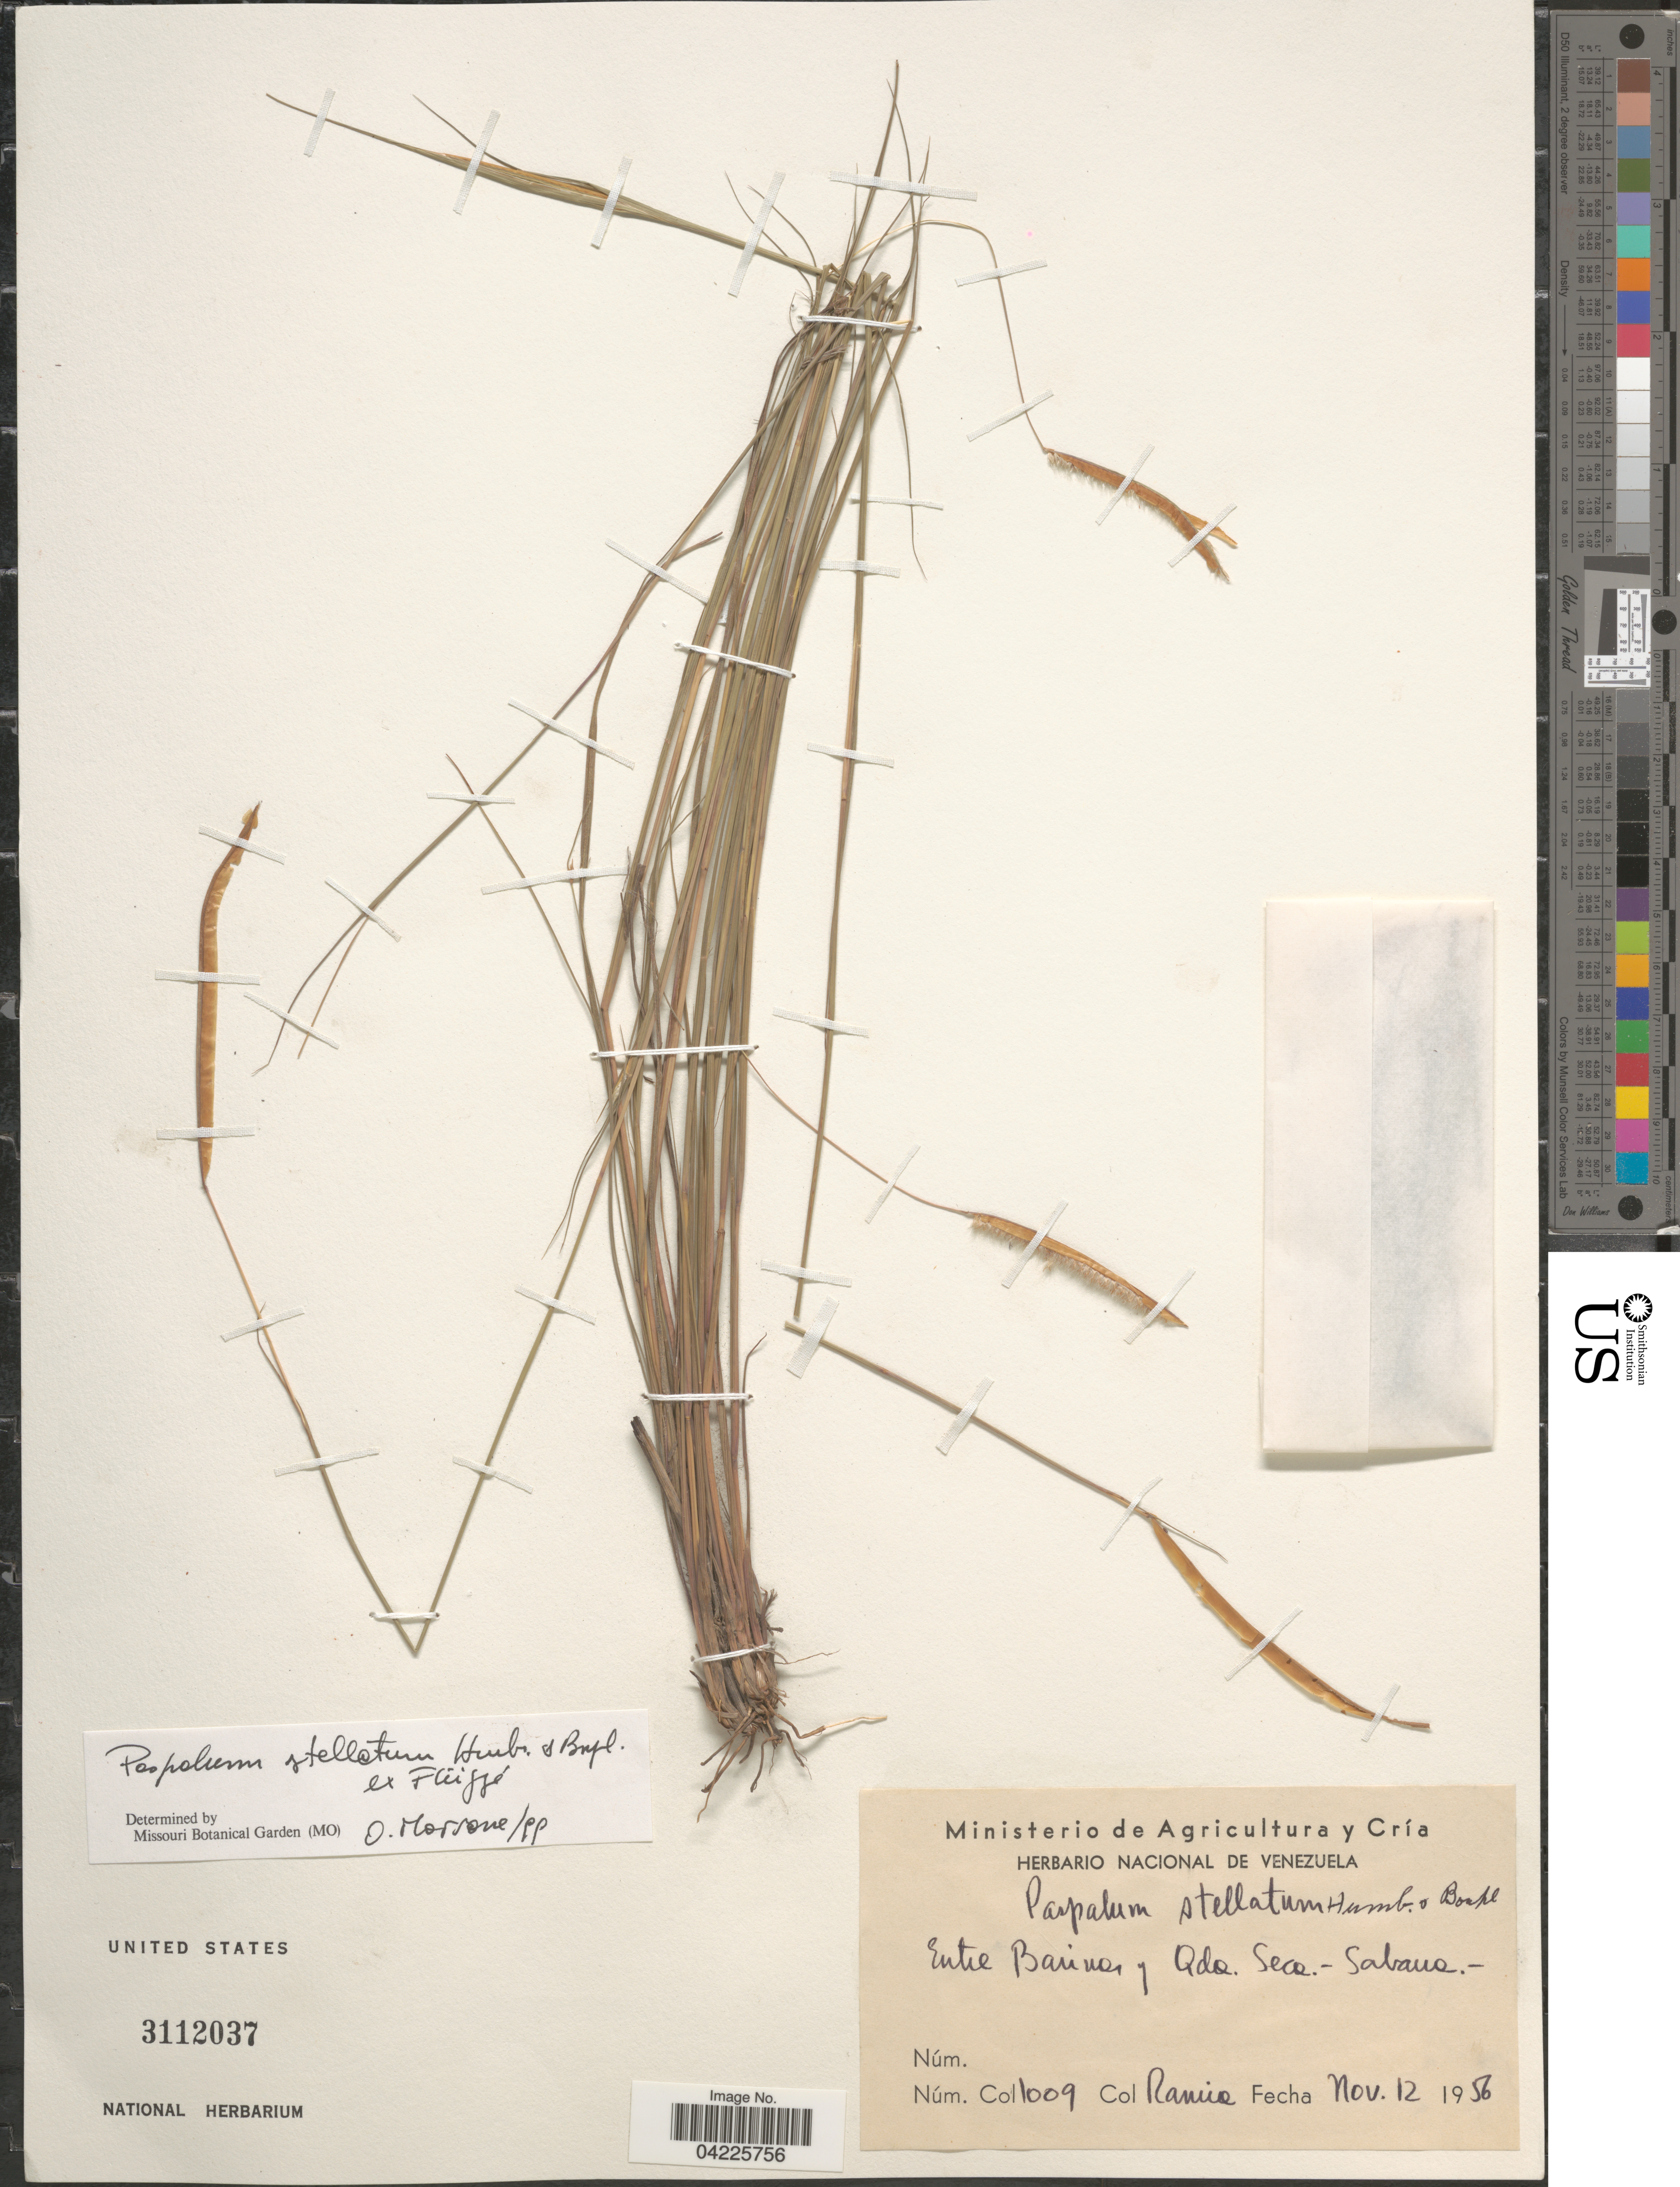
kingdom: Plantae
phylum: Tracheophyta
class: Liliopsida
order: Poales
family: Poaceae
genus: Paspalum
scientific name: Paspalum stellatum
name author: Humb. & Bonpl. ex Flüggé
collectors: -- Ramia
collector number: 1009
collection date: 1956-11-12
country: Venezuela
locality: Entre Barinas y Qda. Seca - Sabana.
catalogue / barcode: US 3112037